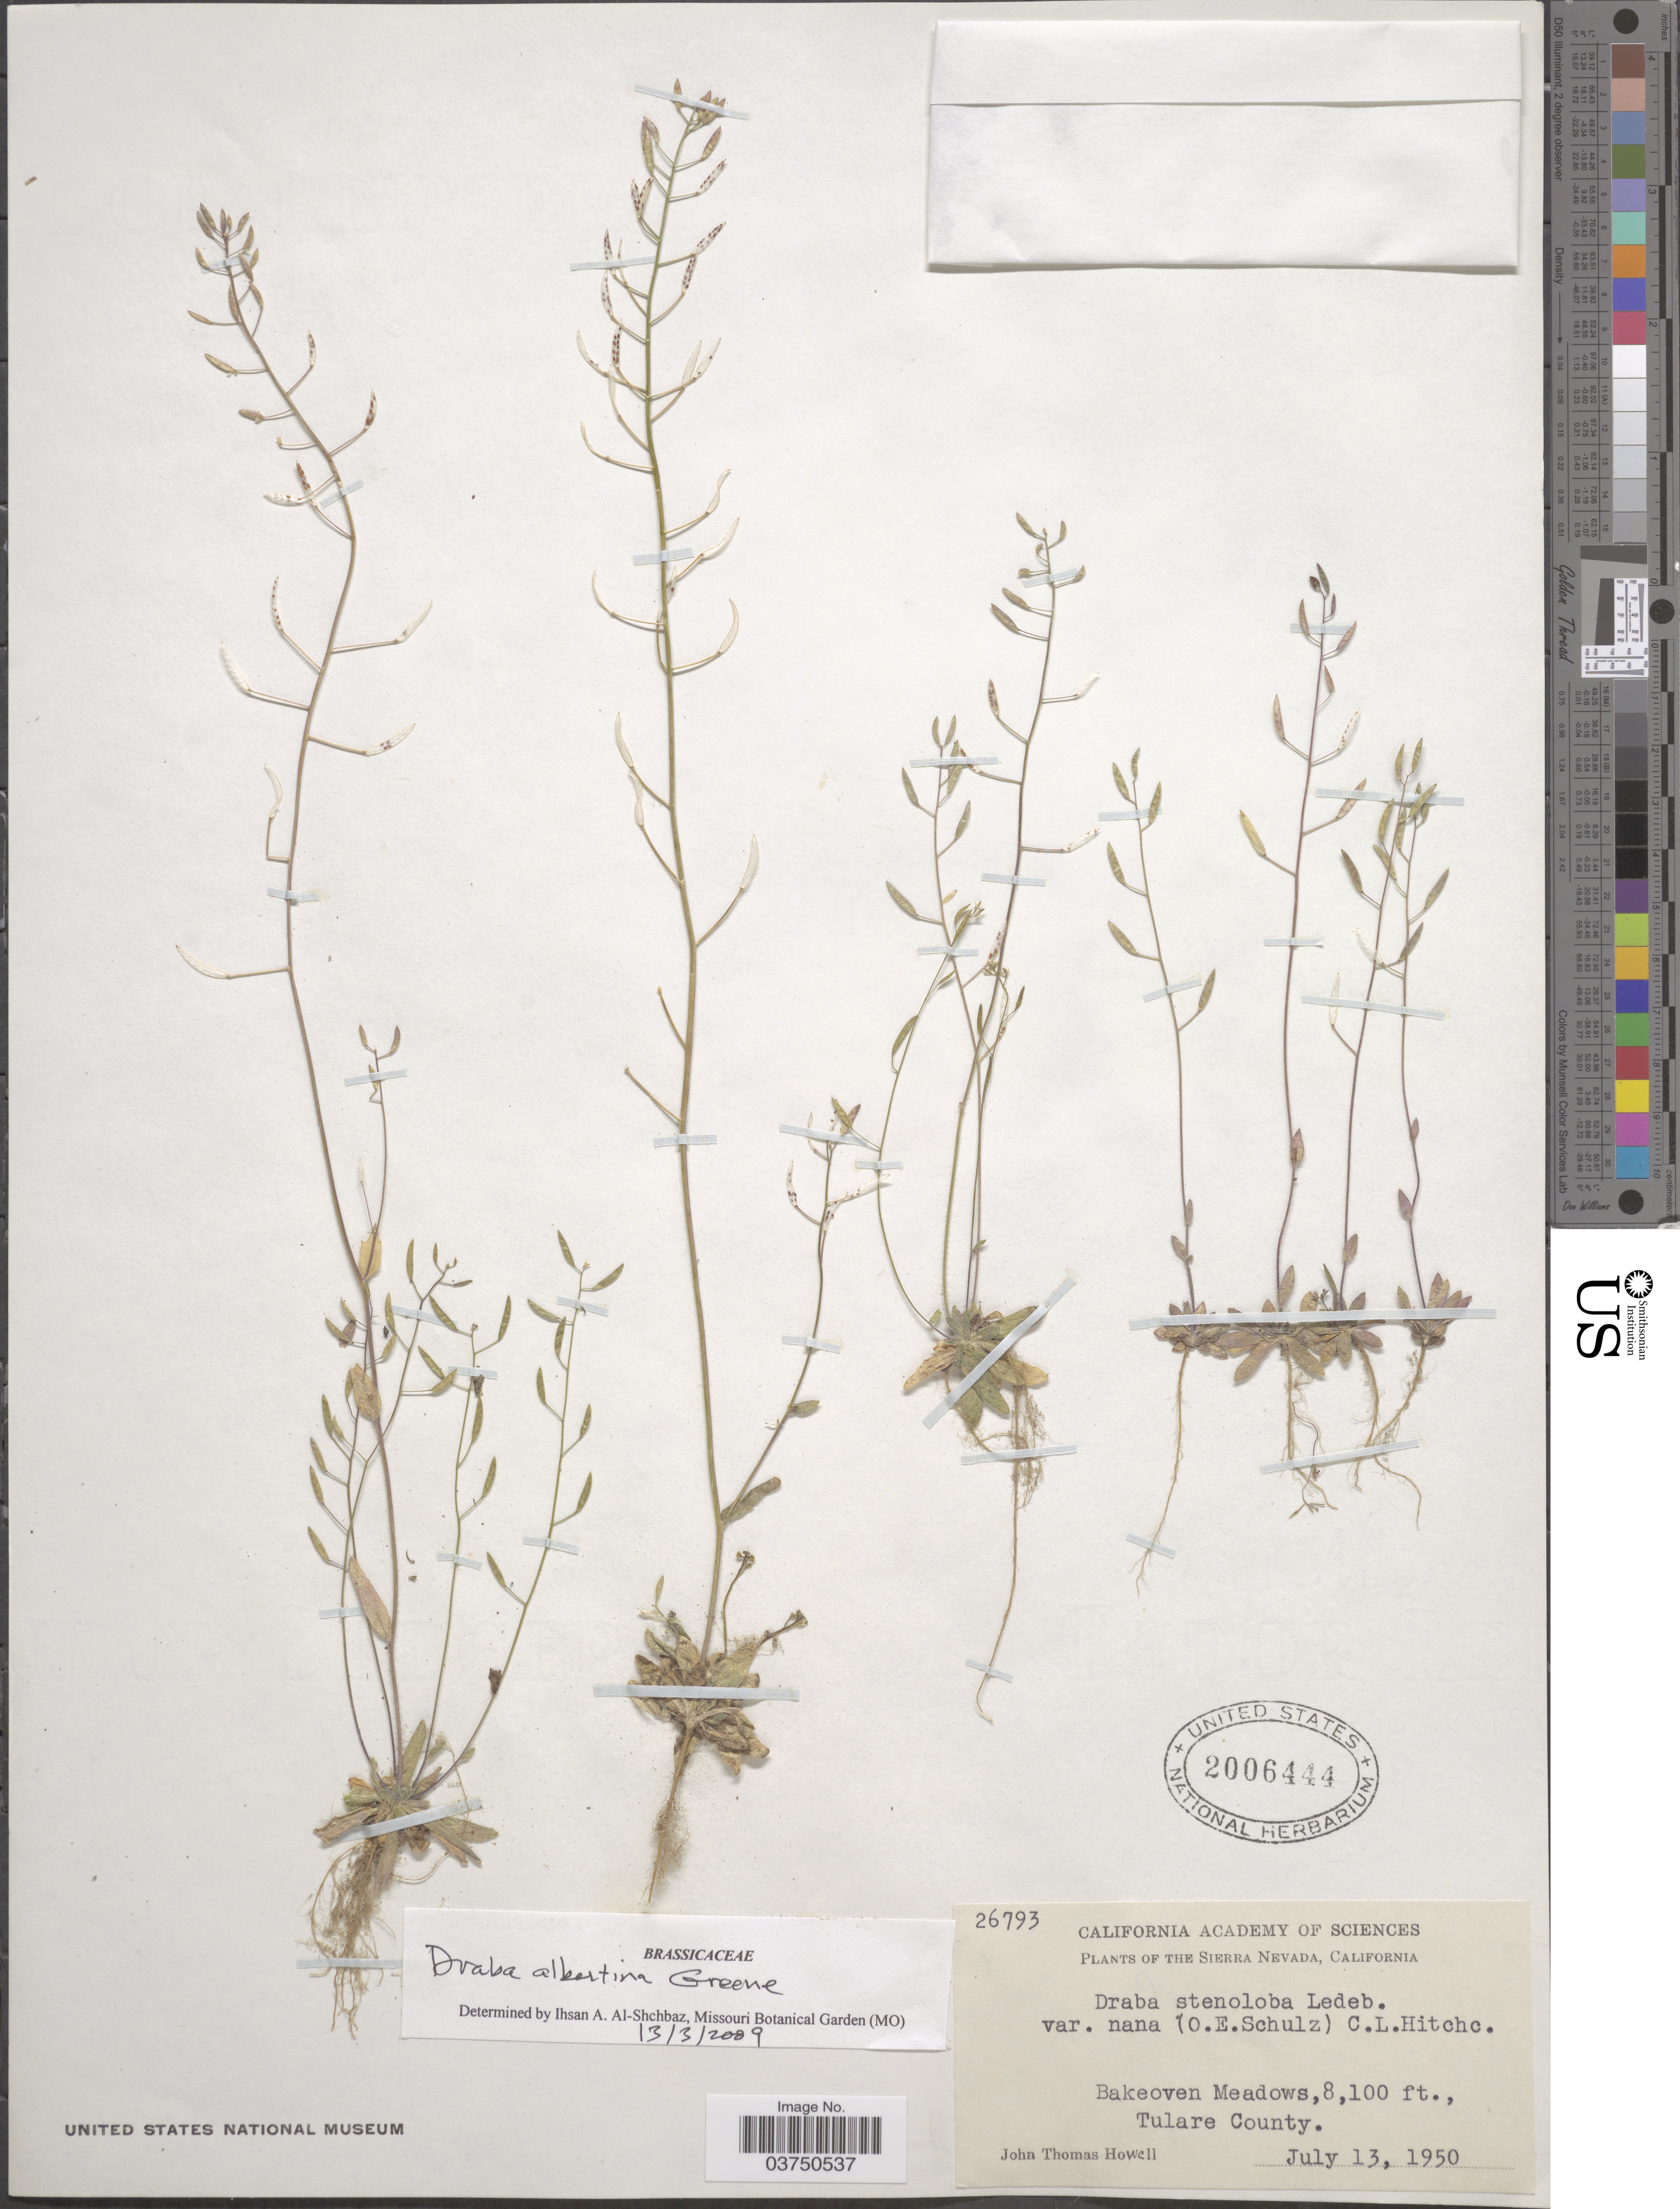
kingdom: Plantae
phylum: Tracheophyta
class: Magnoliopsida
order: Brassicales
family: Brassicaceae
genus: Draba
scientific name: Draba albertina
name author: Greene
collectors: J. T. Howell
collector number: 26793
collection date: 1950-07-13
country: United States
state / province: California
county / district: Tulare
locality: The Sierra Nevada. Bakeoven Meadows, Tulare County.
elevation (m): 2469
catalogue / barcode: US 2006444